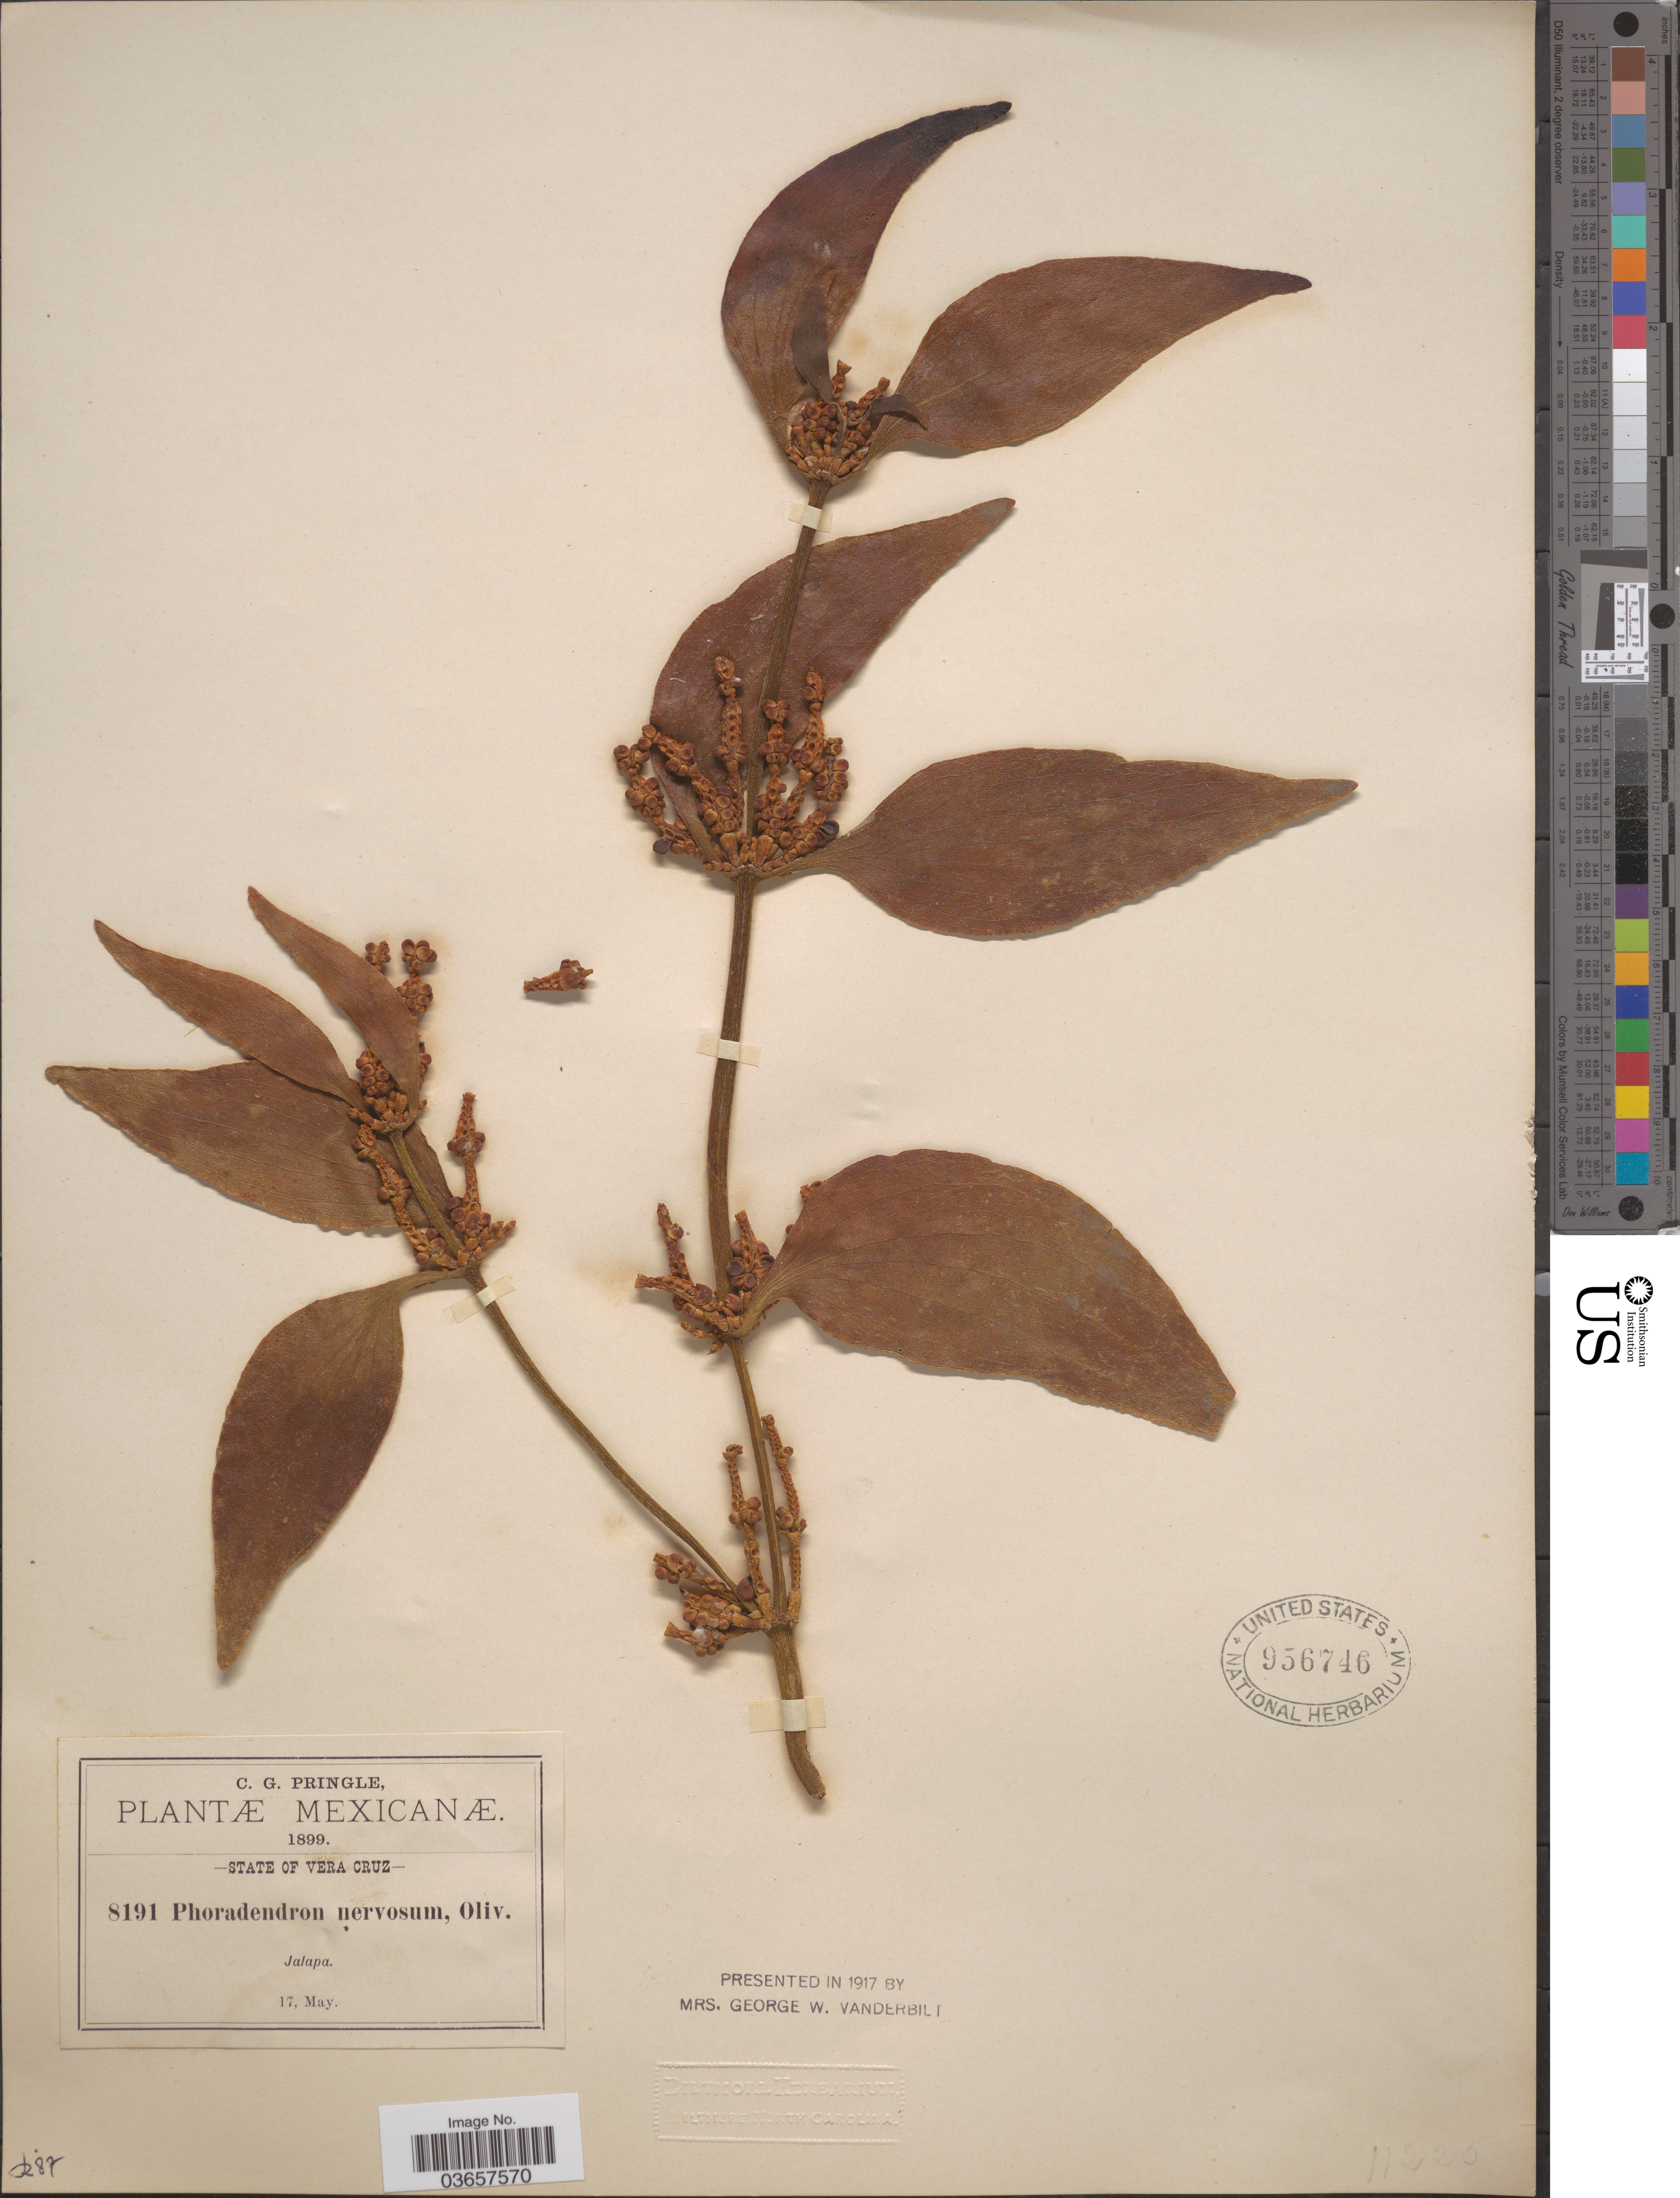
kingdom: Plantae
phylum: Tracheophyta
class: Magnoliopsida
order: Santalales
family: Viscaceae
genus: Phoradendron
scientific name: Phoradendron nervosum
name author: Oliv.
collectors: C. G. Pringle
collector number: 8191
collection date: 1899-05-17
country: Mexico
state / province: Veracruz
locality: State of Vera Cruz. Jalapa.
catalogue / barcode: US 956746